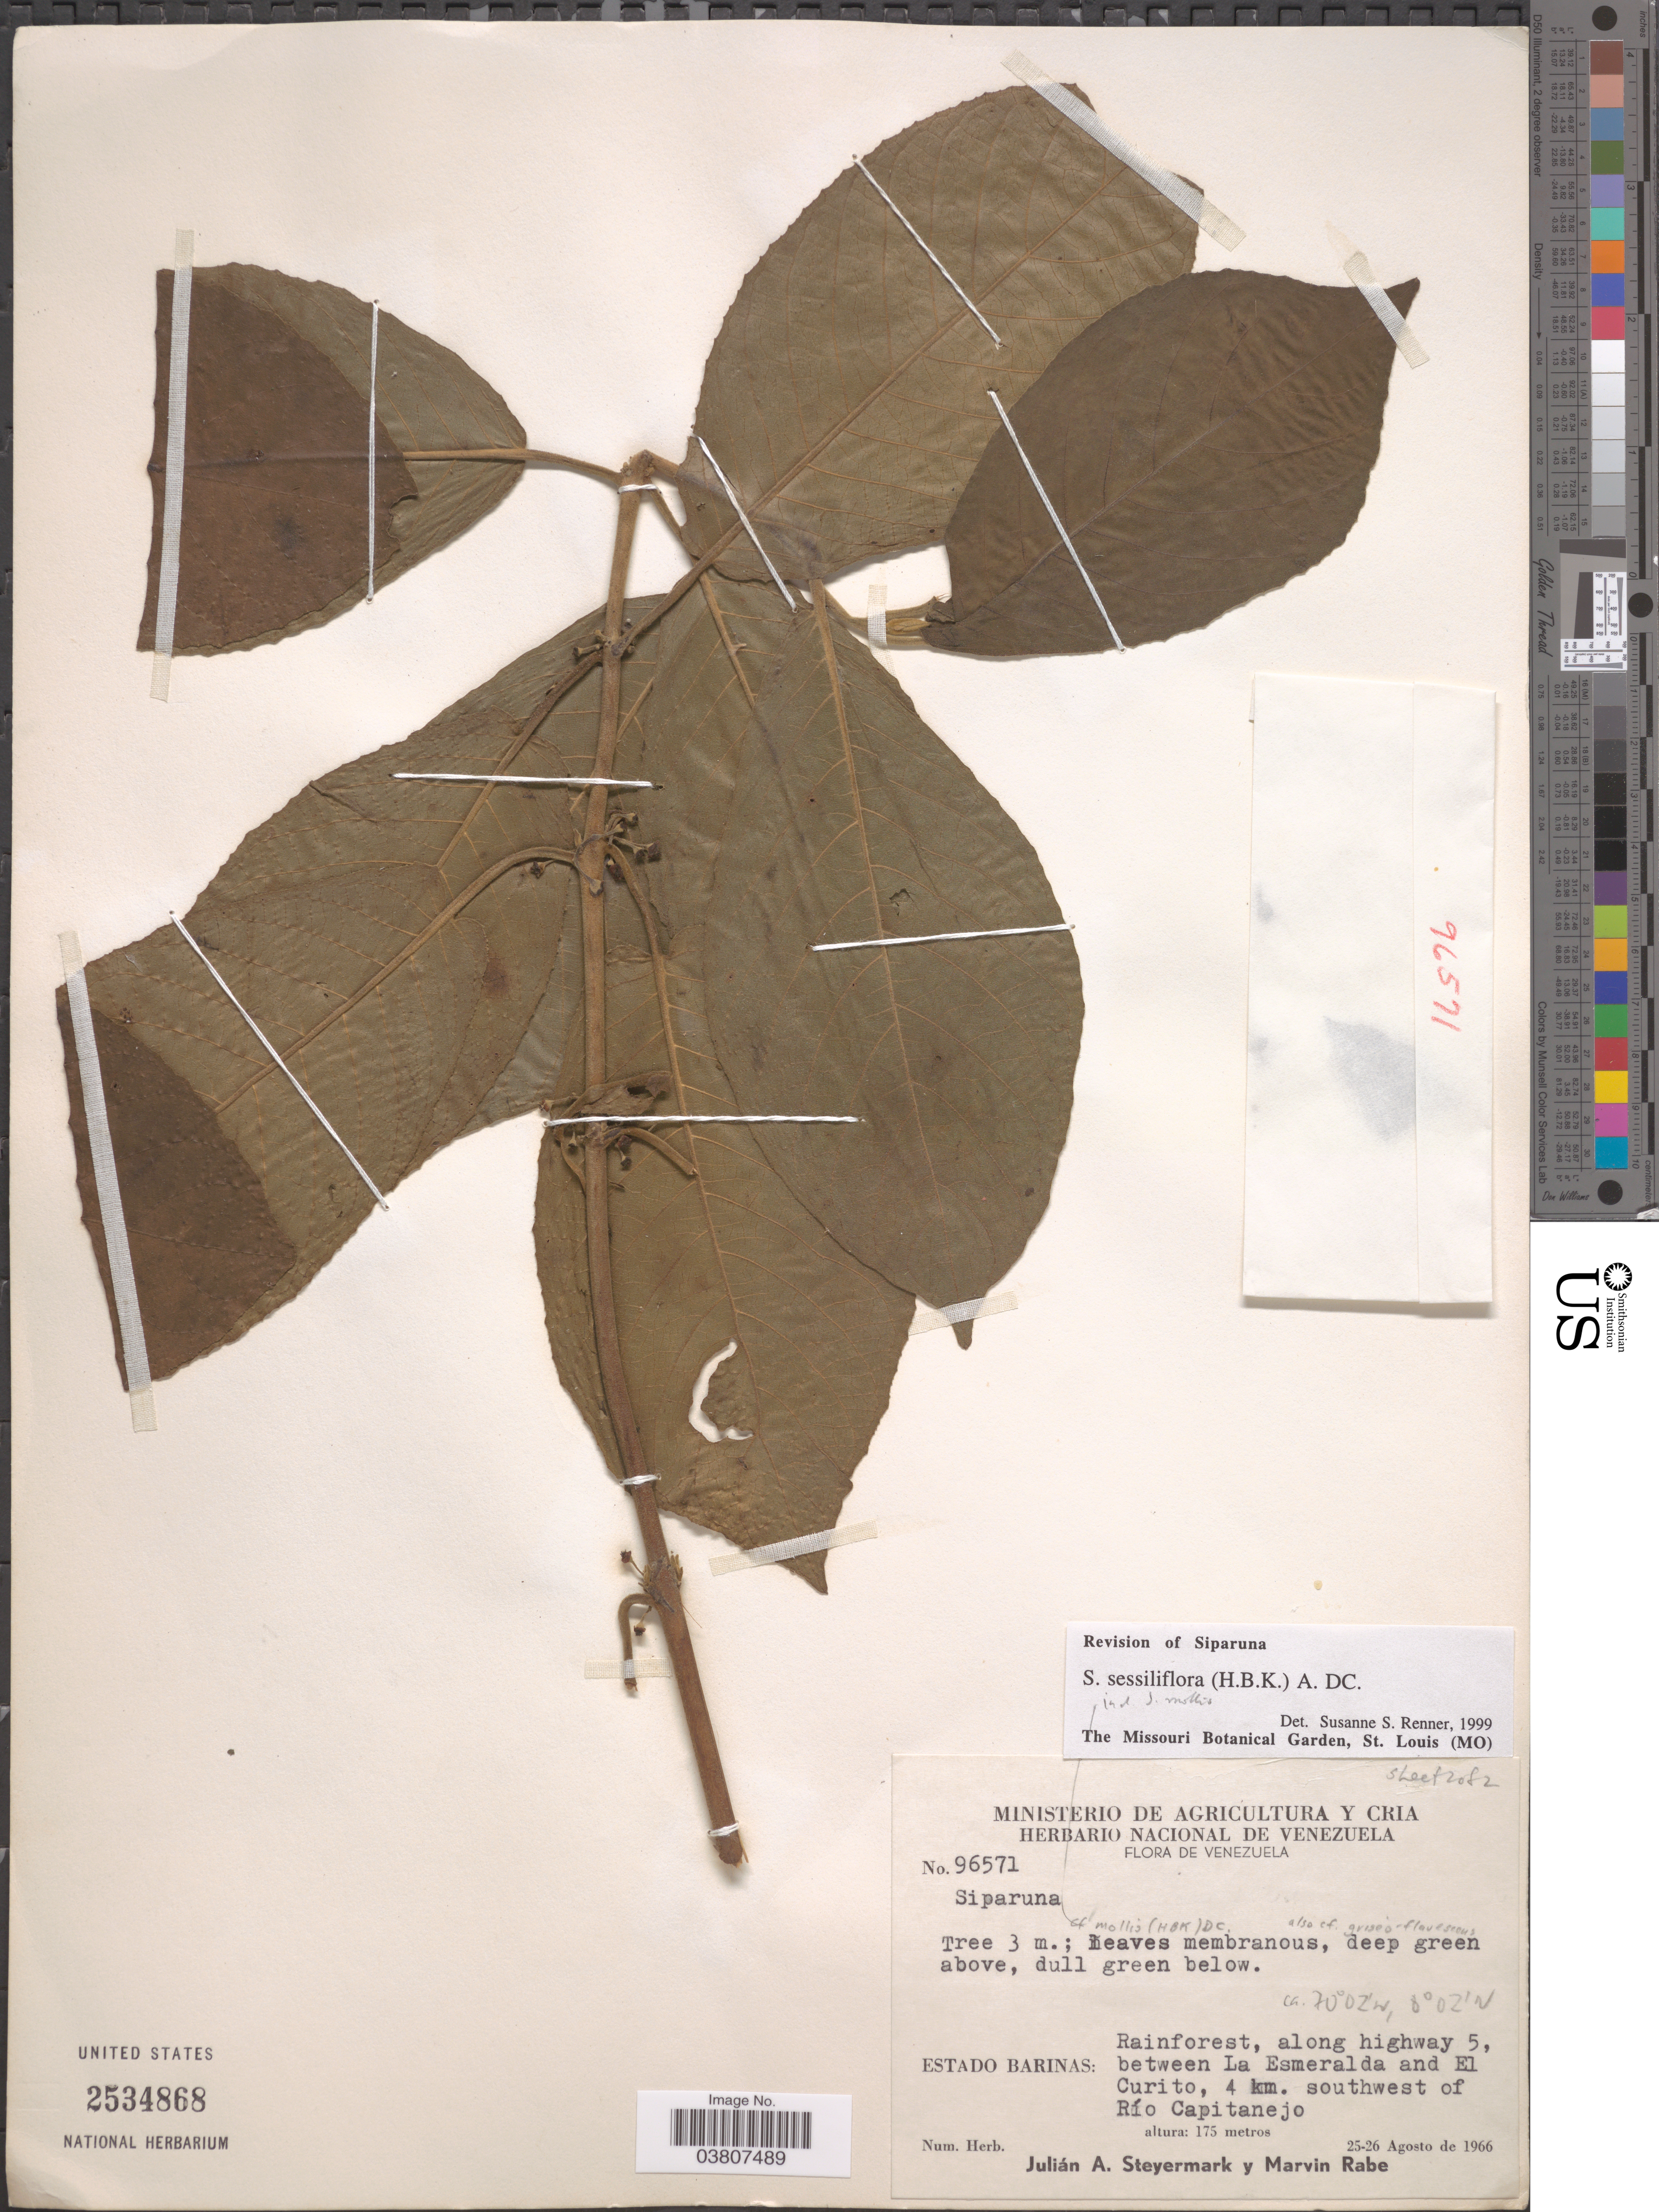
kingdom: Plantae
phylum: Tracheophyta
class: Magnoliopsida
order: Laurales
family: Siparunaceae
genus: Siparuna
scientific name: Siparuna sessiliflora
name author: (Kunth) A. DC.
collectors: J. Steyermark & M. Rabe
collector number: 96571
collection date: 1966-08-25/1966-08-26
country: Venezuela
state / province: Barinas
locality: Along highway 5, between La Esmeralda and El Curito, 4 km. southwest of Río Capitanejo.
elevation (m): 175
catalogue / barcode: US 2534868